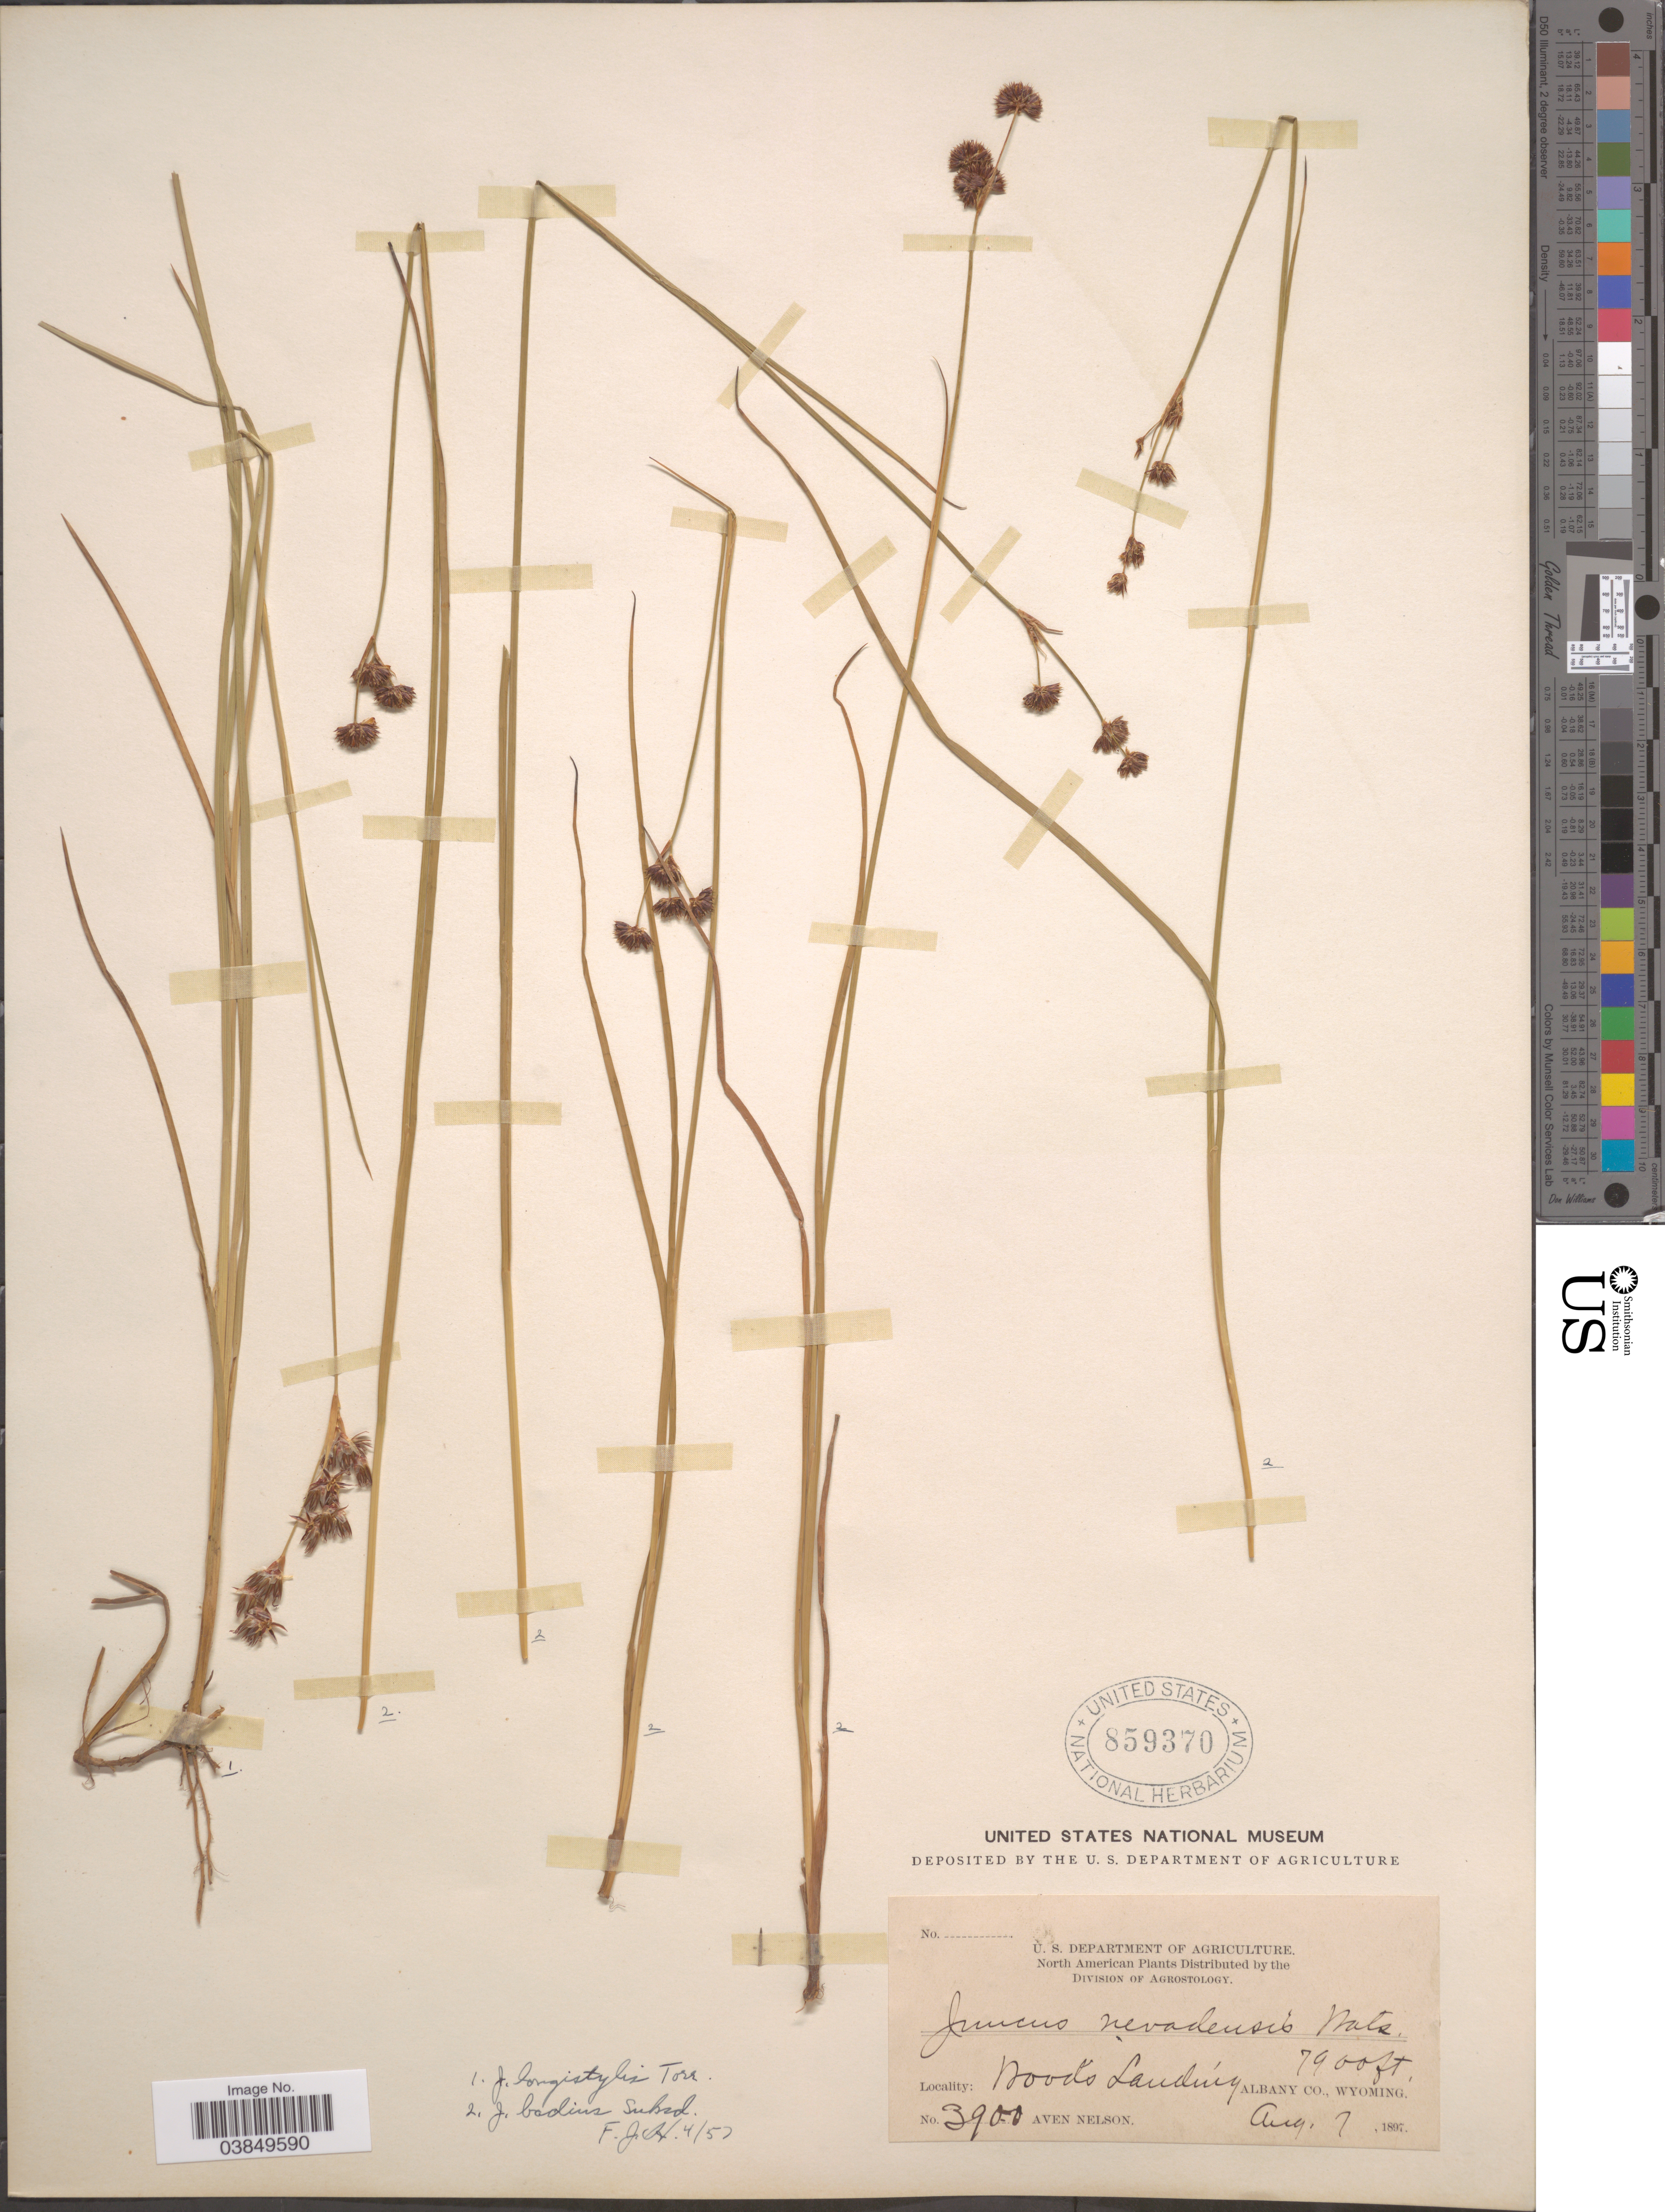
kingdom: Plantae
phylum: Tracheophyta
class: Liliopsida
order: Poales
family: Juncaceae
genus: Juncus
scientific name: Juncus badius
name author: Suksd.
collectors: A. Nelson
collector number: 3900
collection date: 1897-08-07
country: United States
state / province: Wyoming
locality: Woods Landing, Albany Co.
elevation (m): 2408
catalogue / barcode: US 859370